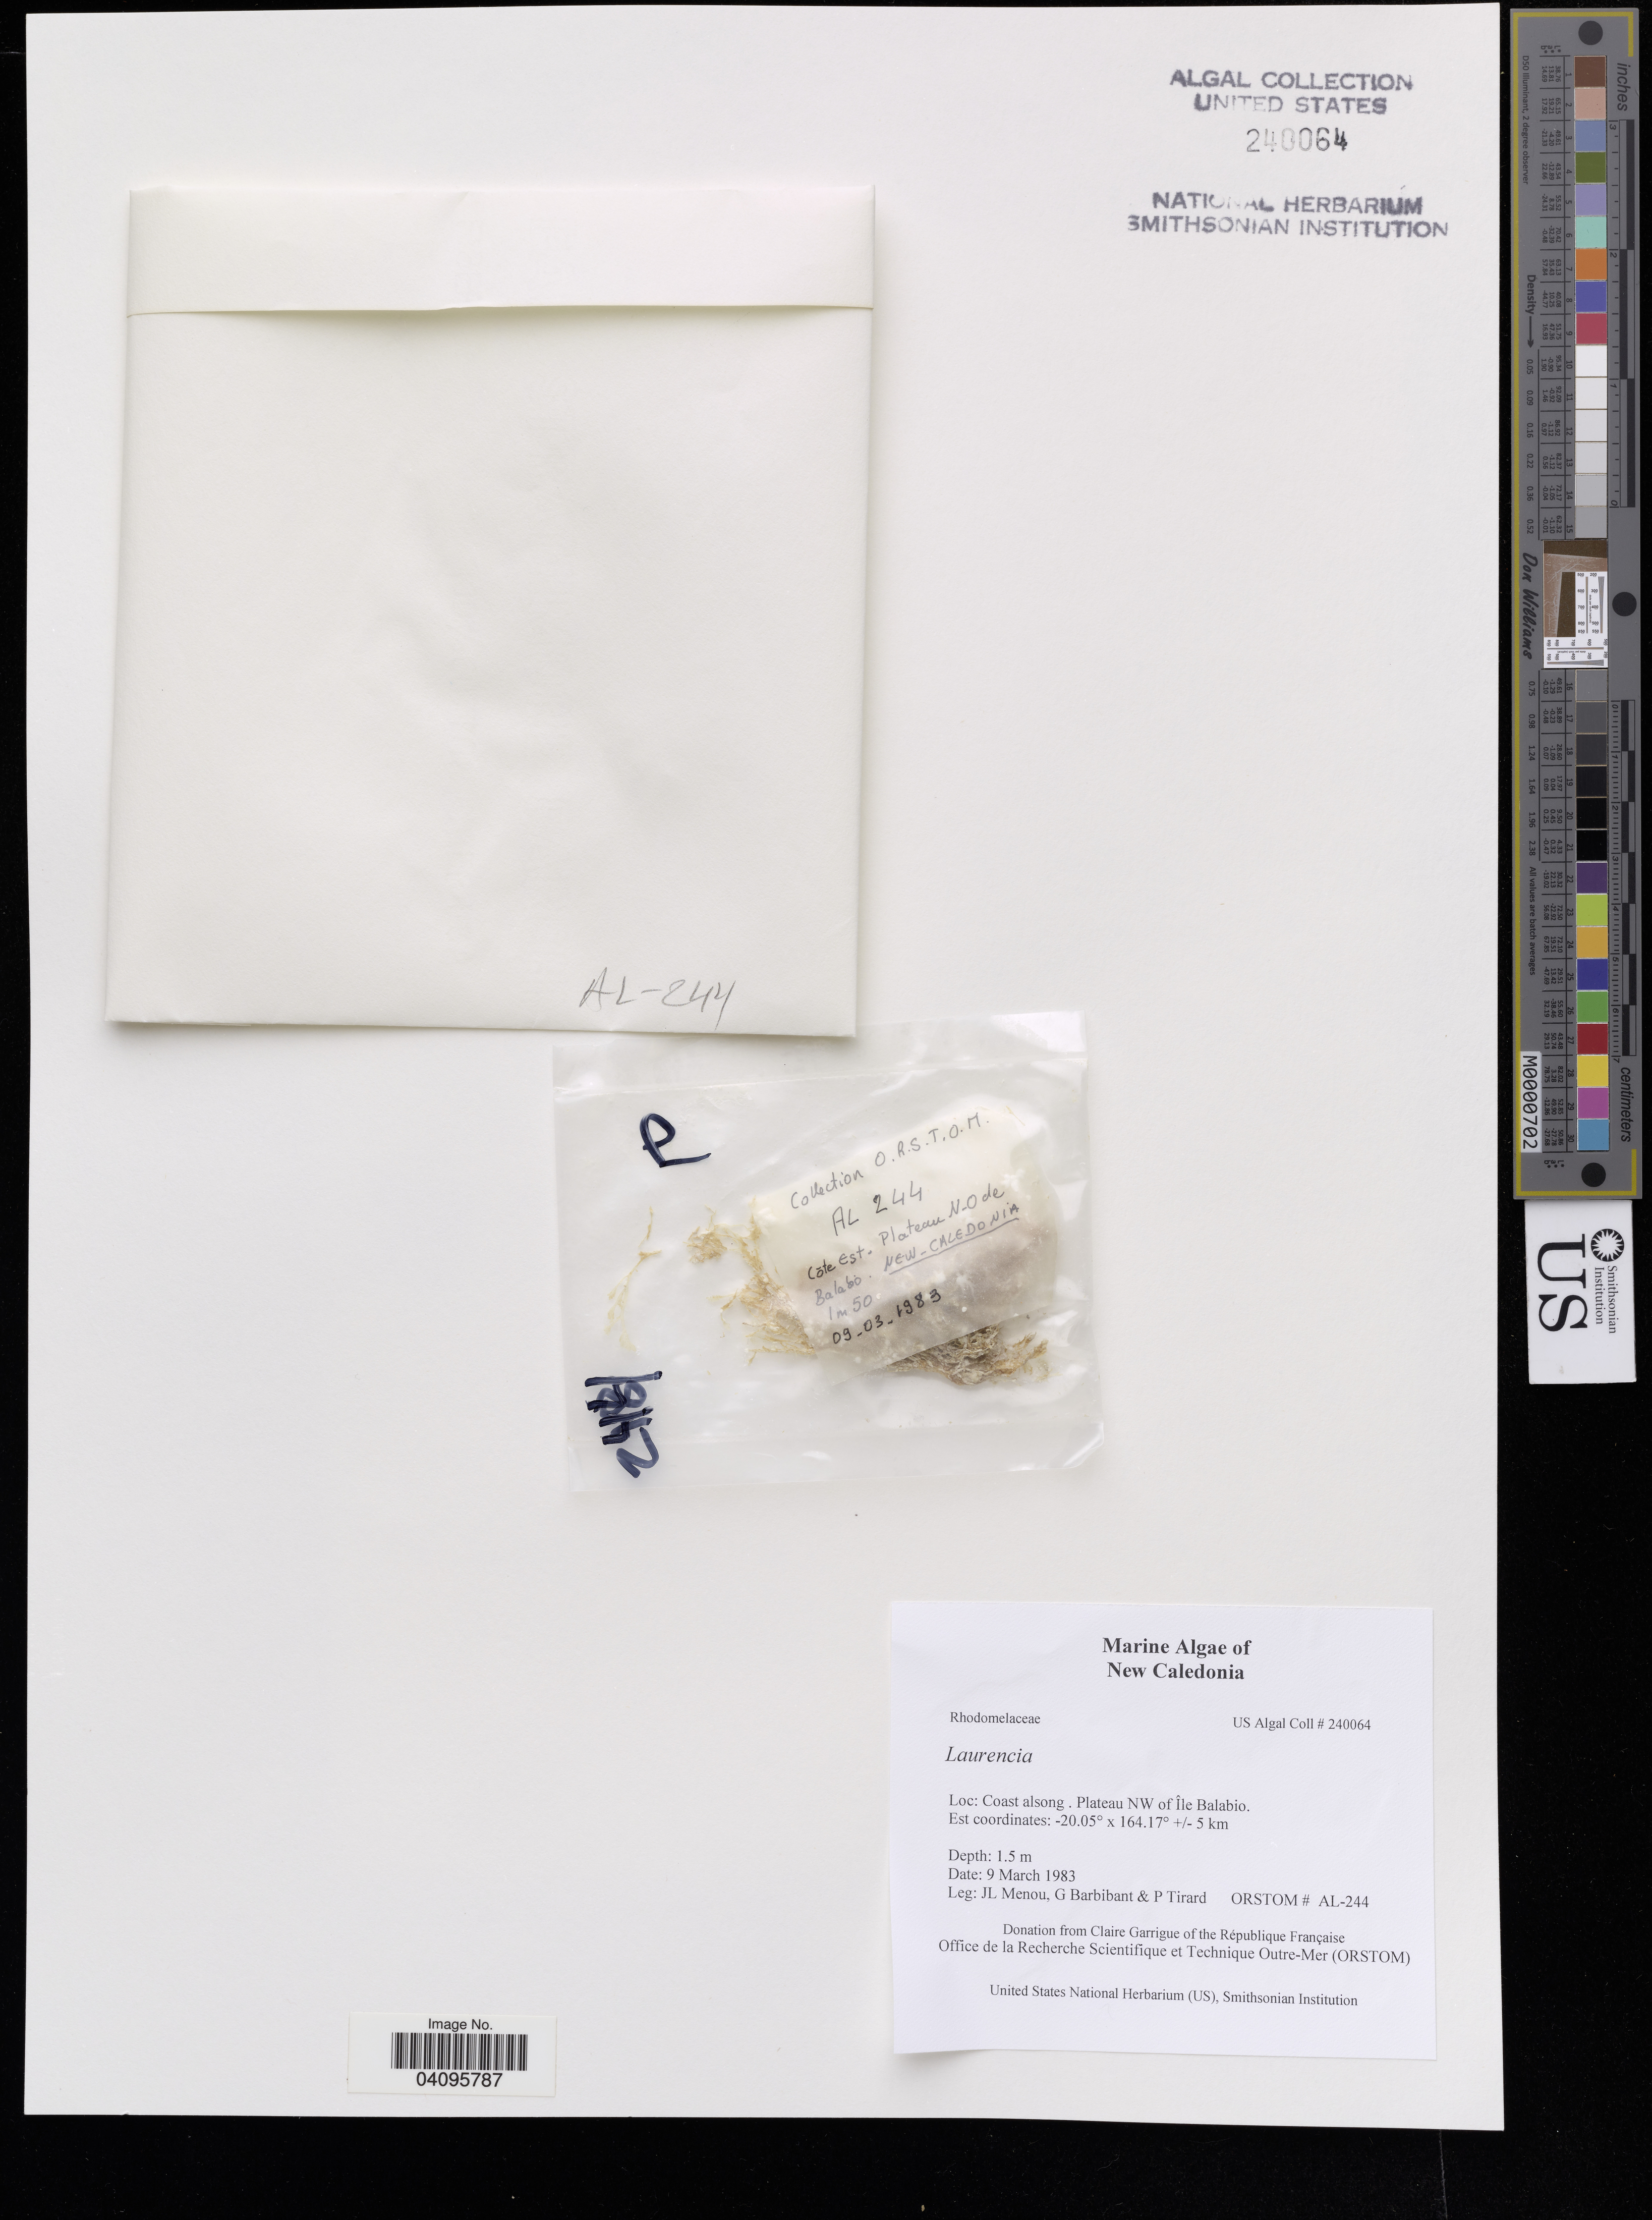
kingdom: Plantae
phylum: Rhodophyta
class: Florideophyceae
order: Ceramiales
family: Rhodomelaceae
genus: Laurencia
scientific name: Laurencia sp.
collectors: J. L. Menou, G. Barbibant & P. Tirard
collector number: AL-244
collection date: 1983-03-09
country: New Caledonia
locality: Coast alsong . Plateau NW of Île Balabio. +/- 5 km.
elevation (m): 1.5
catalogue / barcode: US 240064